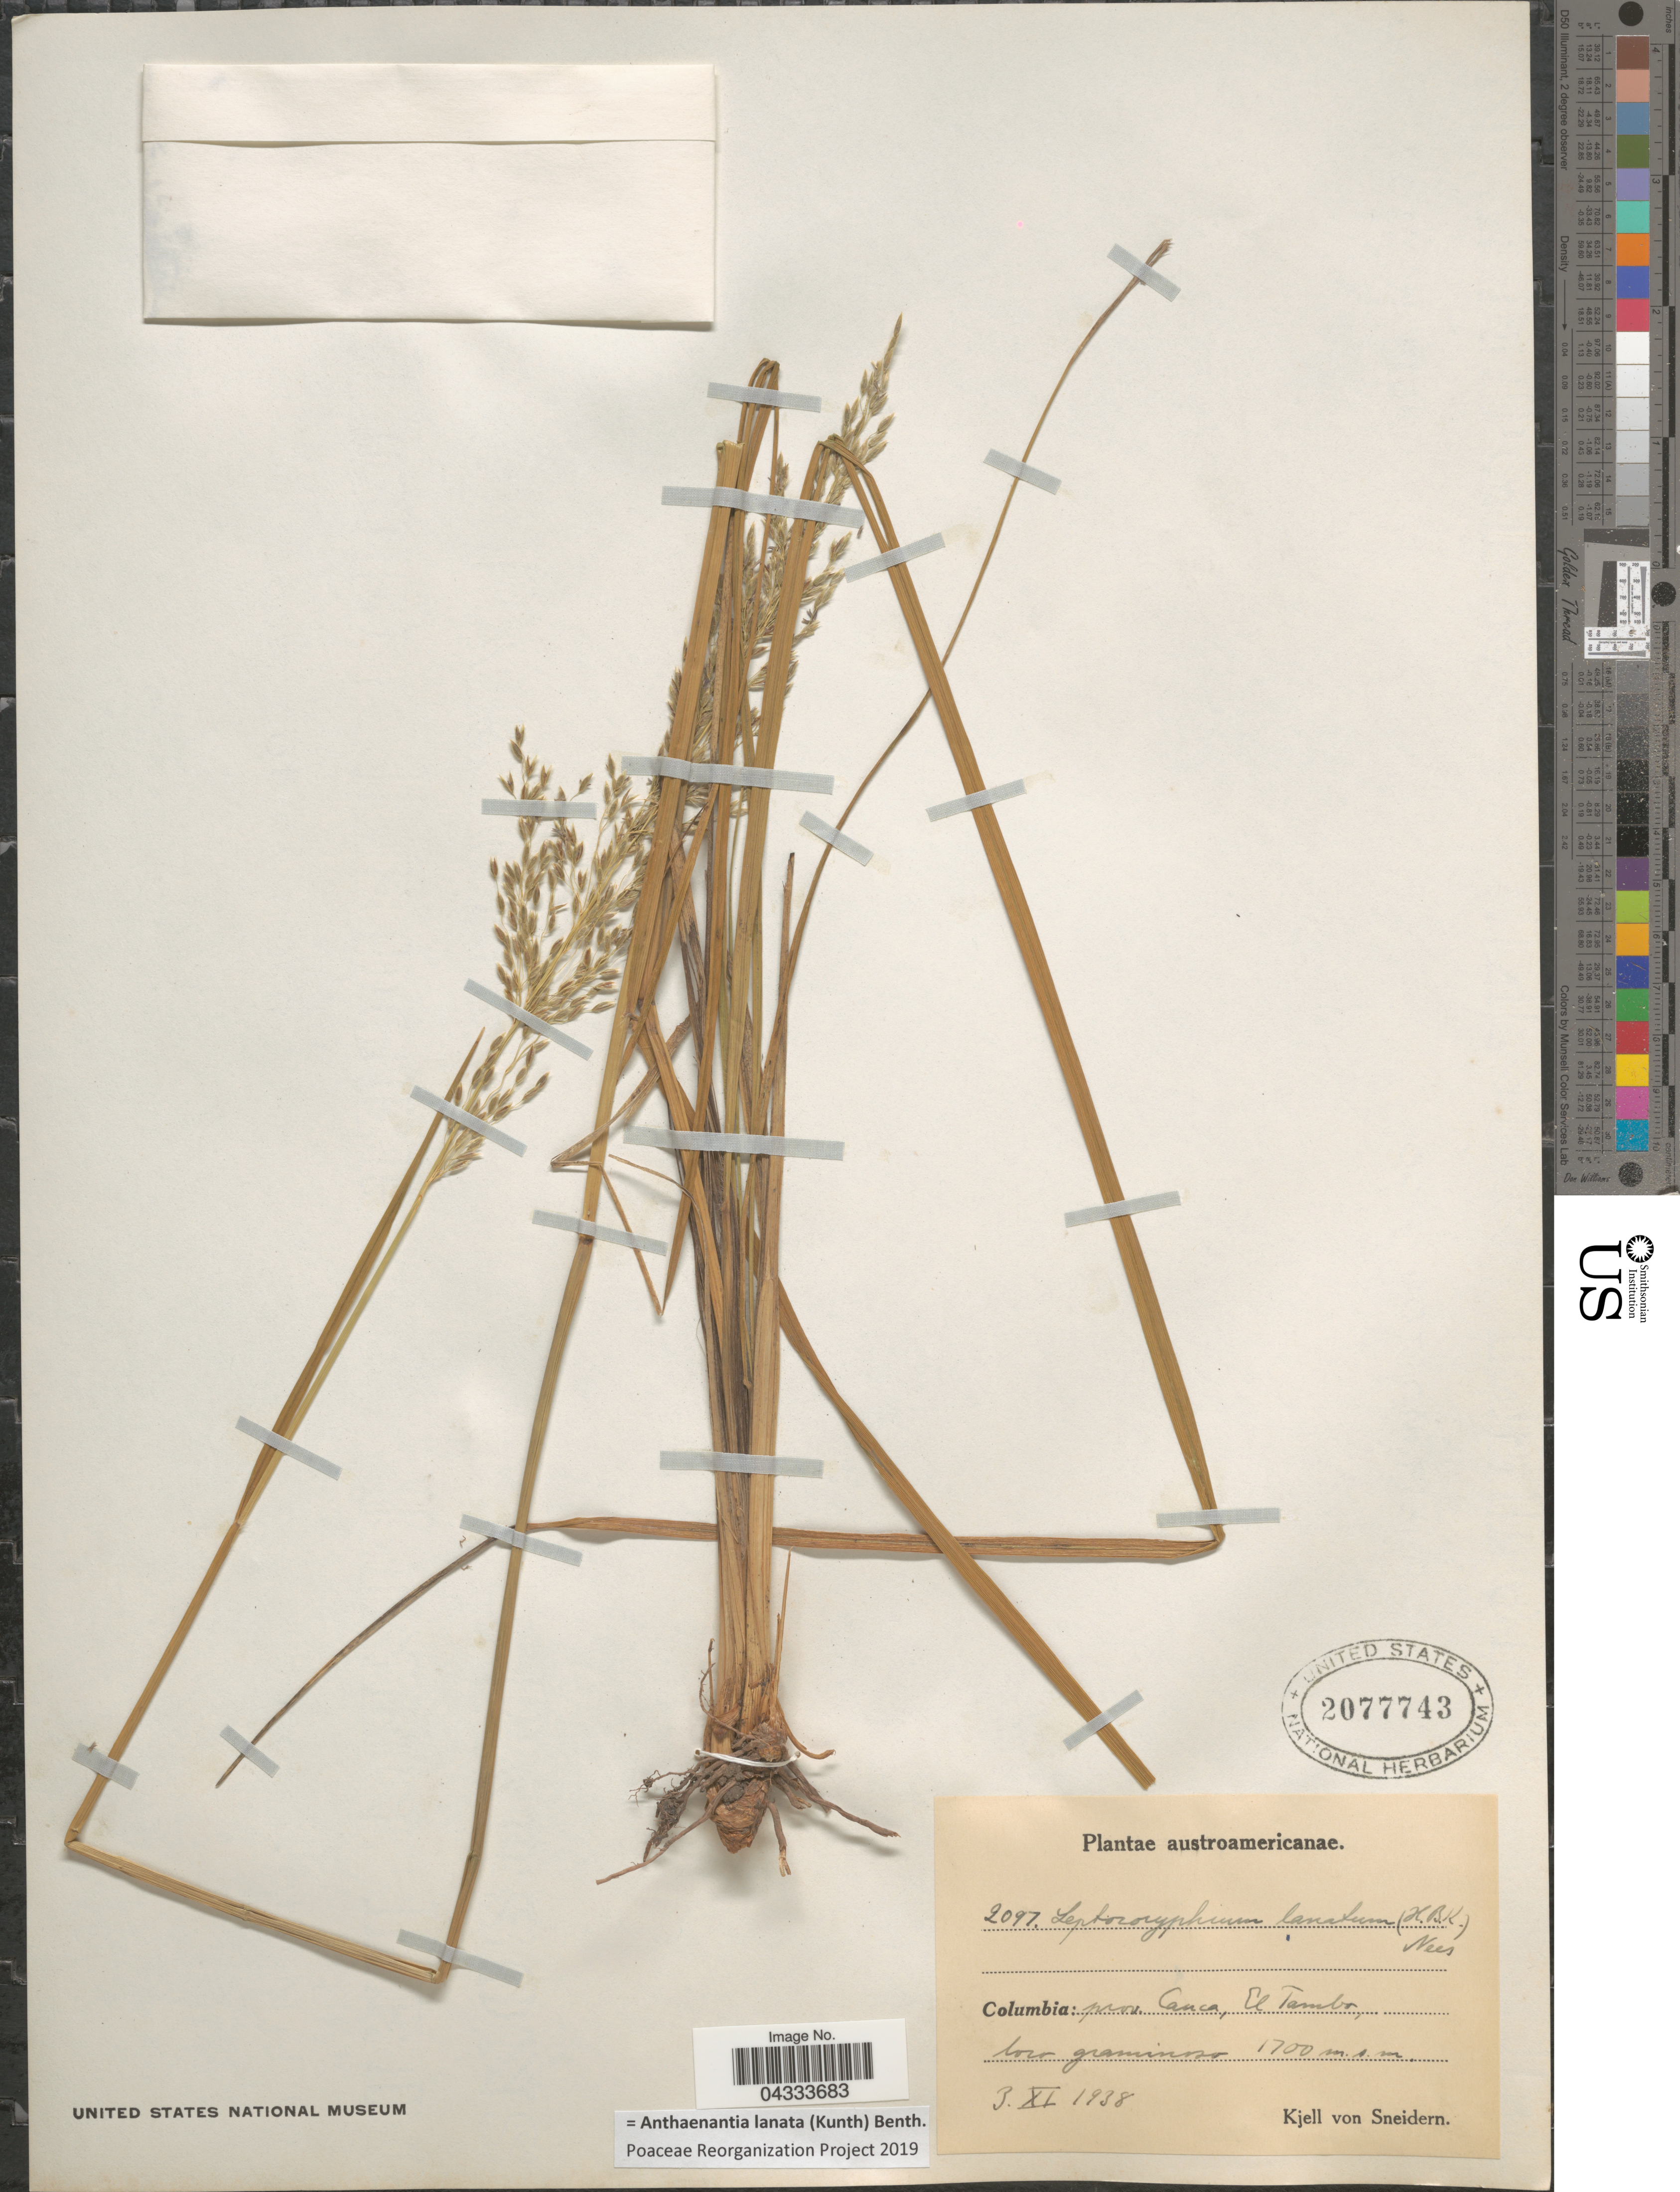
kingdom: Plantae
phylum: Tracheophyta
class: Liliopsida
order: Poales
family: Poaceae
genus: Anthaenantia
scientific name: Anthaenantia lanata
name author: (Kunth) Benth.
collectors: K. von Sneidern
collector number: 2097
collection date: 1938-11-03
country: Colombia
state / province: Cauca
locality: Austroamericanae. El Tambo.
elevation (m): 1700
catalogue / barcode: US 2077743